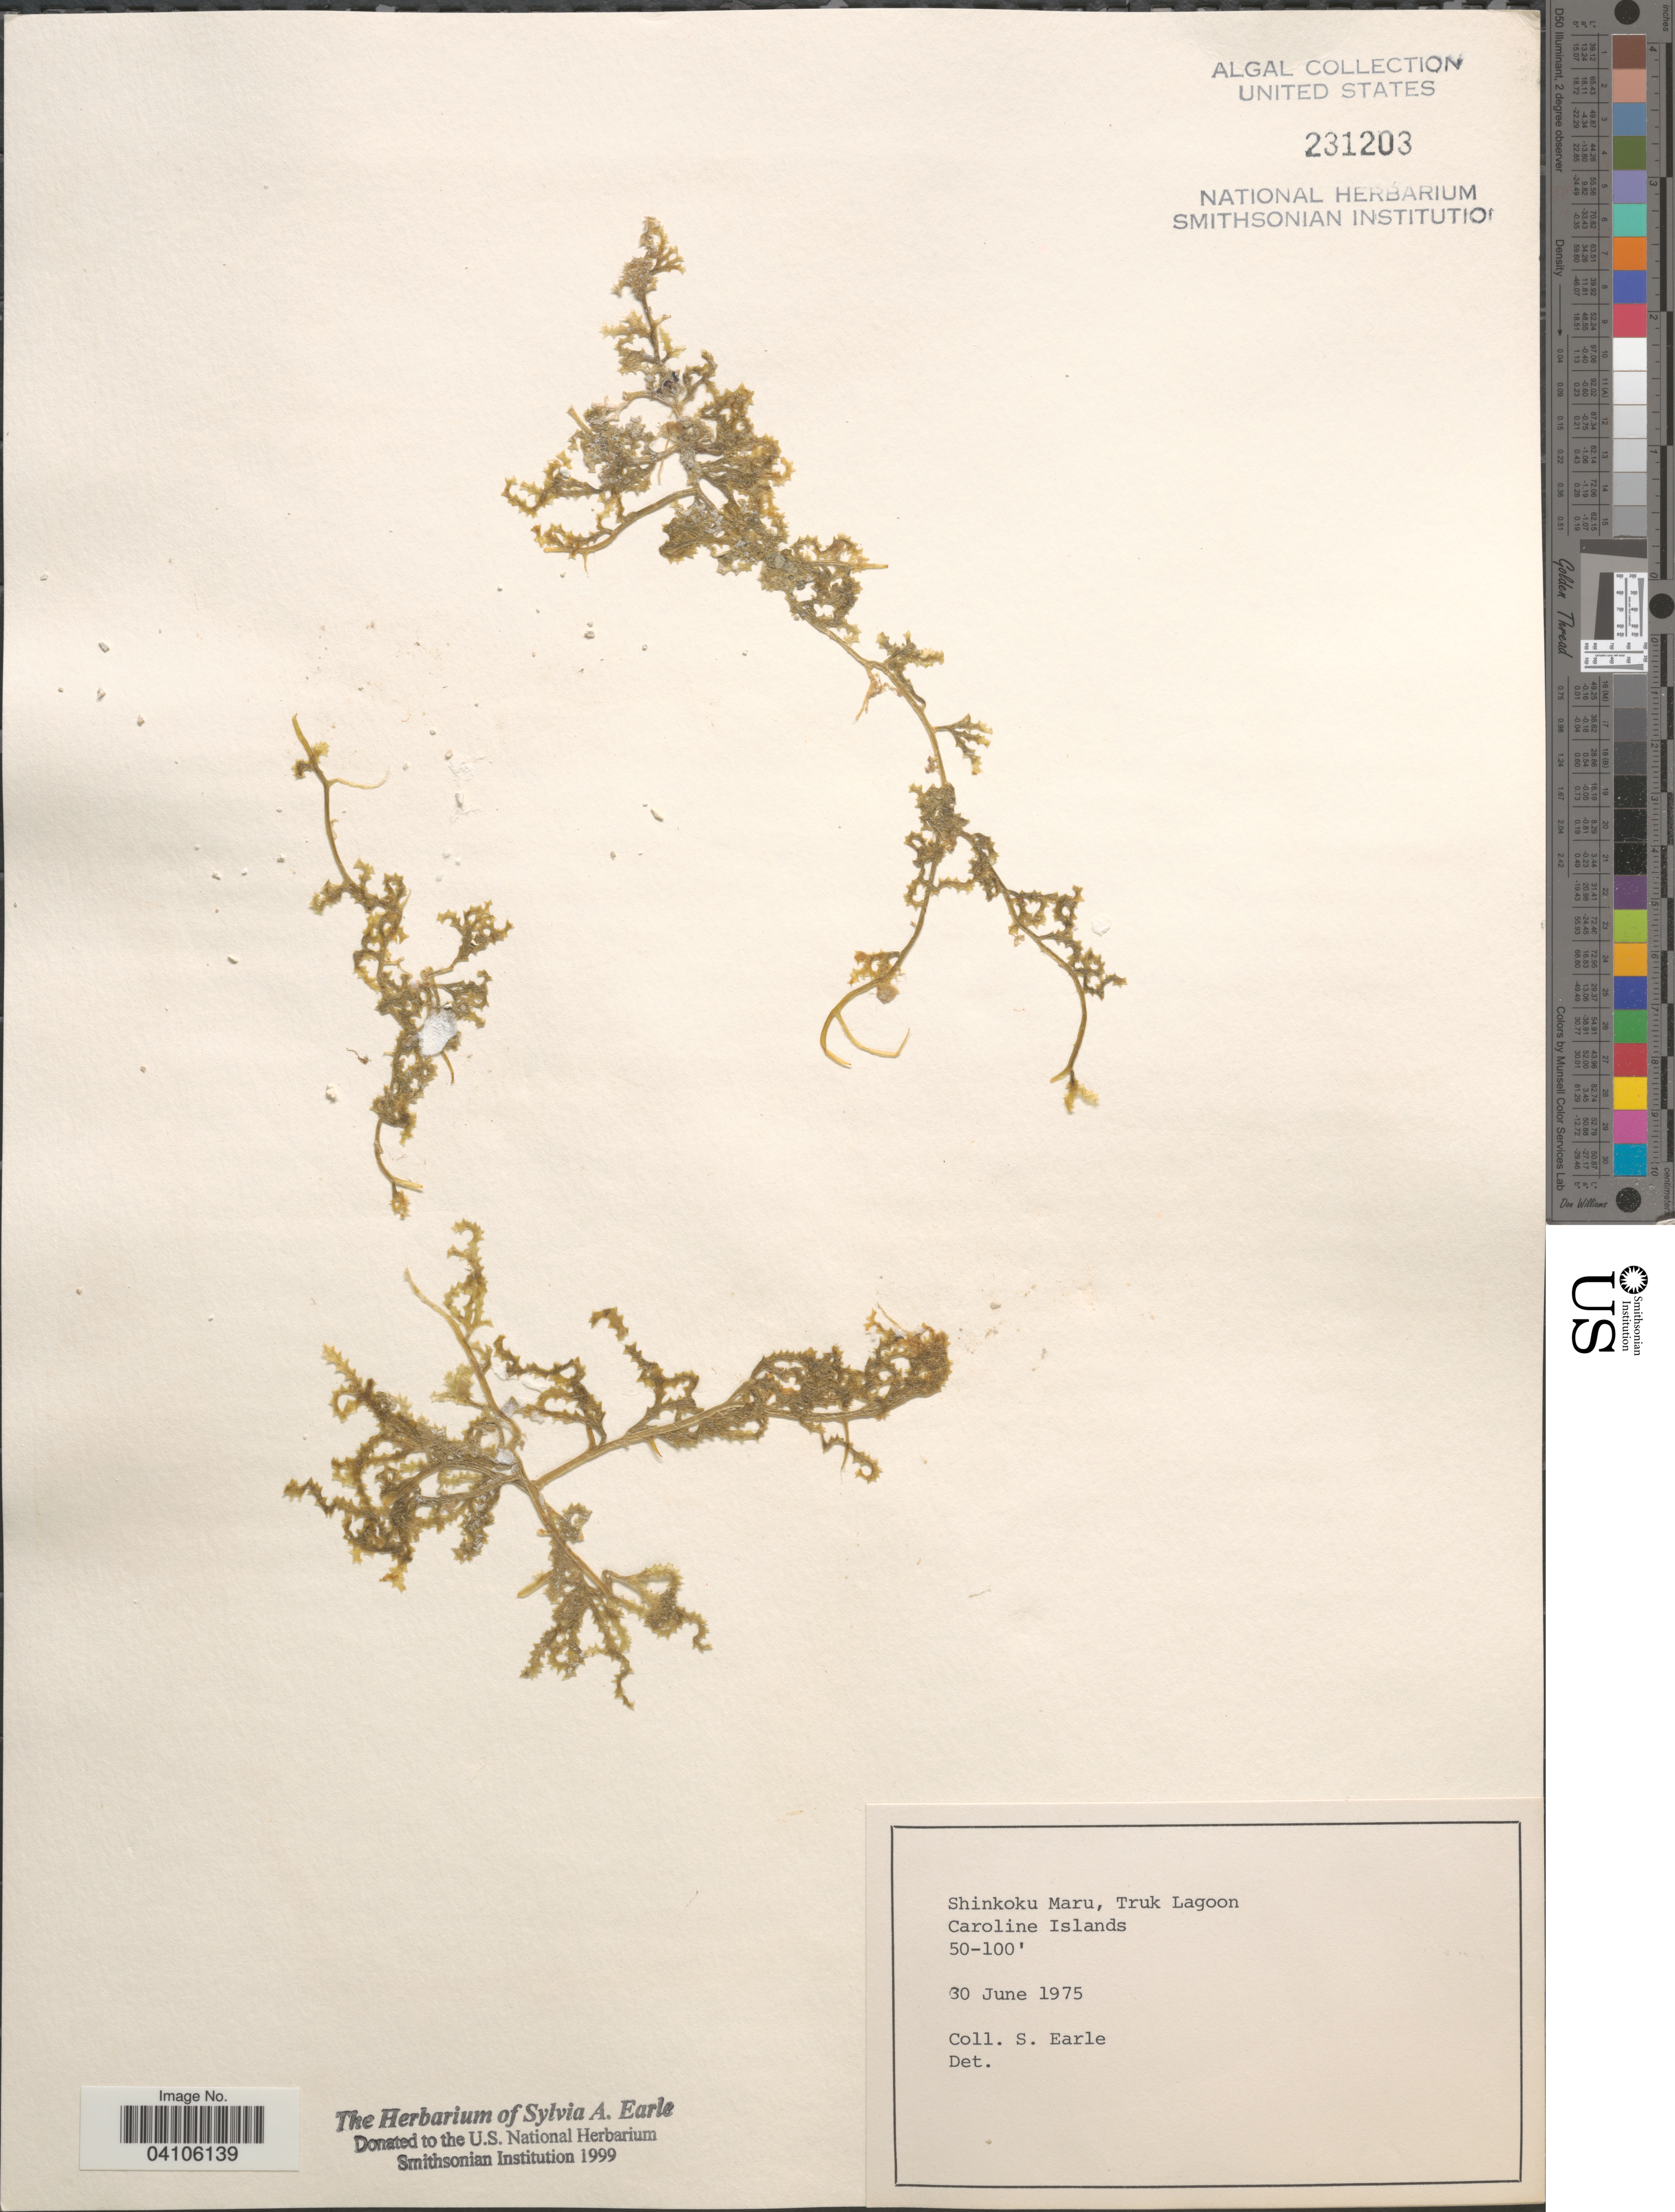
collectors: S. A. Earle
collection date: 1975-06-30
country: Micronesia, Federated States of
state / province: Truk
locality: Shinkoku Maru, Truk Lagoon. Caroline Islands.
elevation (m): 15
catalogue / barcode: US 231203